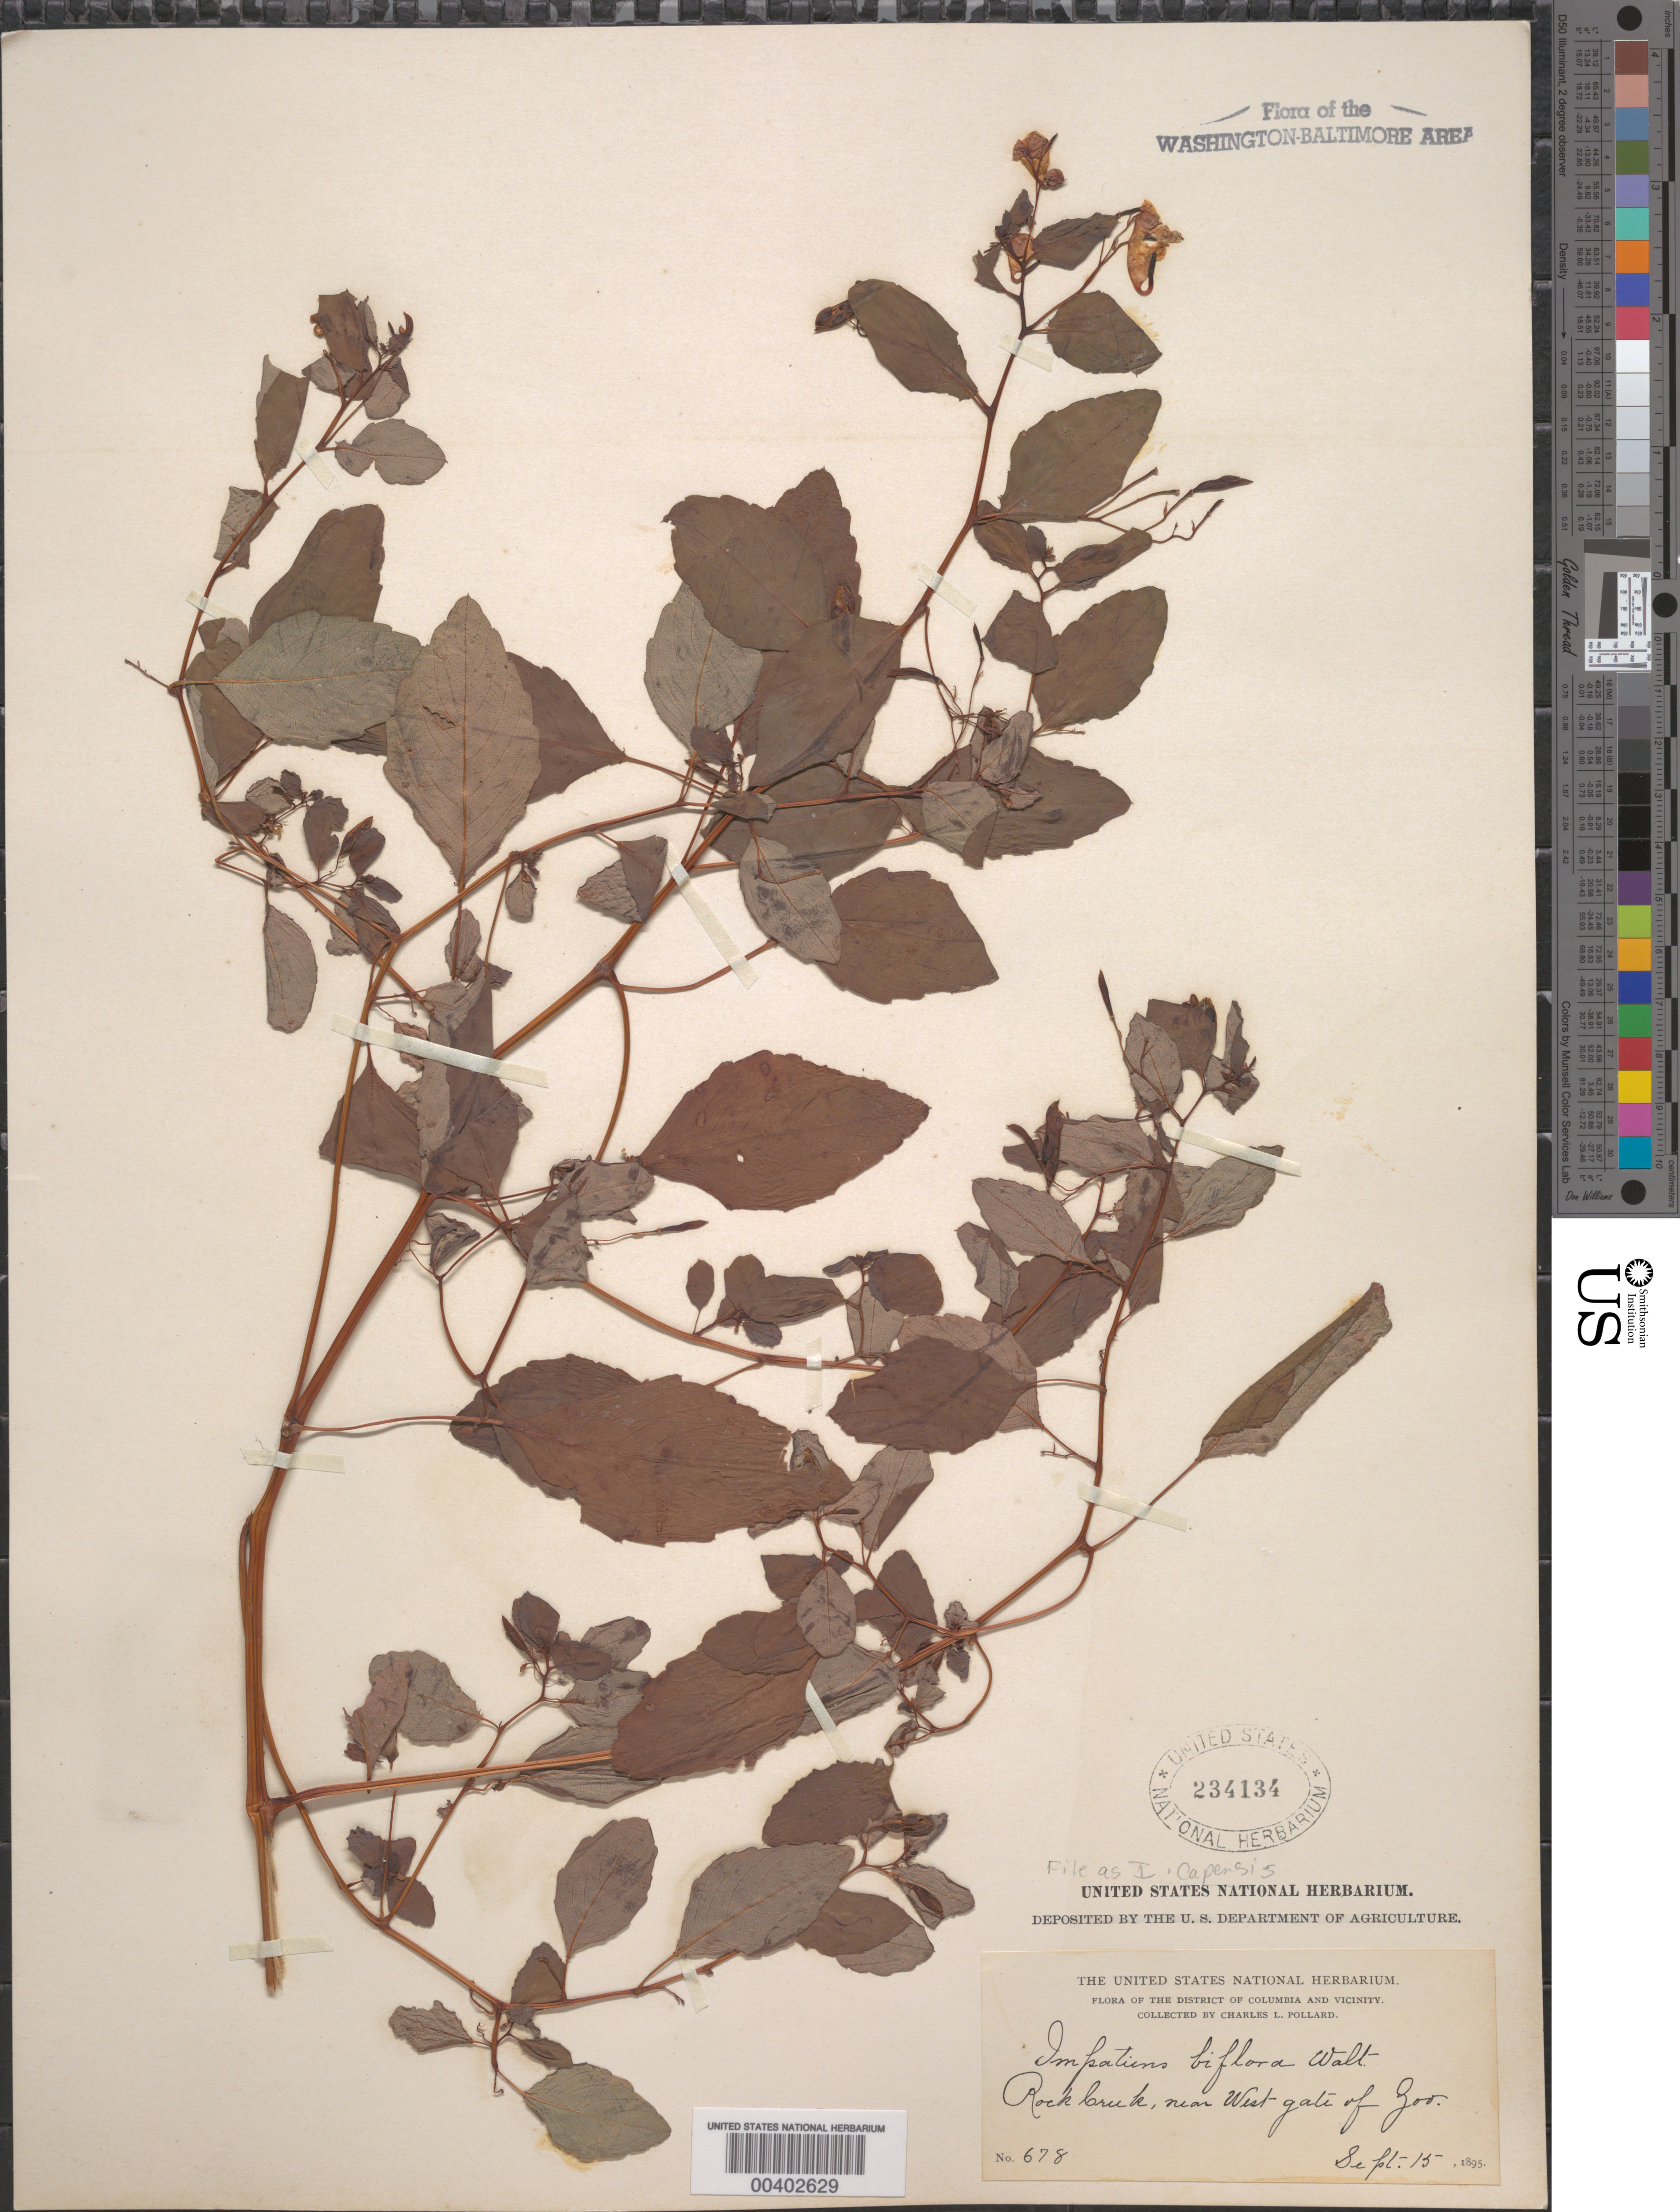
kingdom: Plantae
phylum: Tracheophyta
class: Magnoliopsida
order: Ericales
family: Balsaminaceae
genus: Impatiens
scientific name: Impatiens capensis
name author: Meerb.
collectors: C. L. Pollard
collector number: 678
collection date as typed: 15 Sep 1895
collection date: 1895-09-15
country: United States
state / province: District of Columbia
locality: Rock Creek, near west gate of Zoo Rock Creek Park & vicinity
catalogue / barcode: US 234134